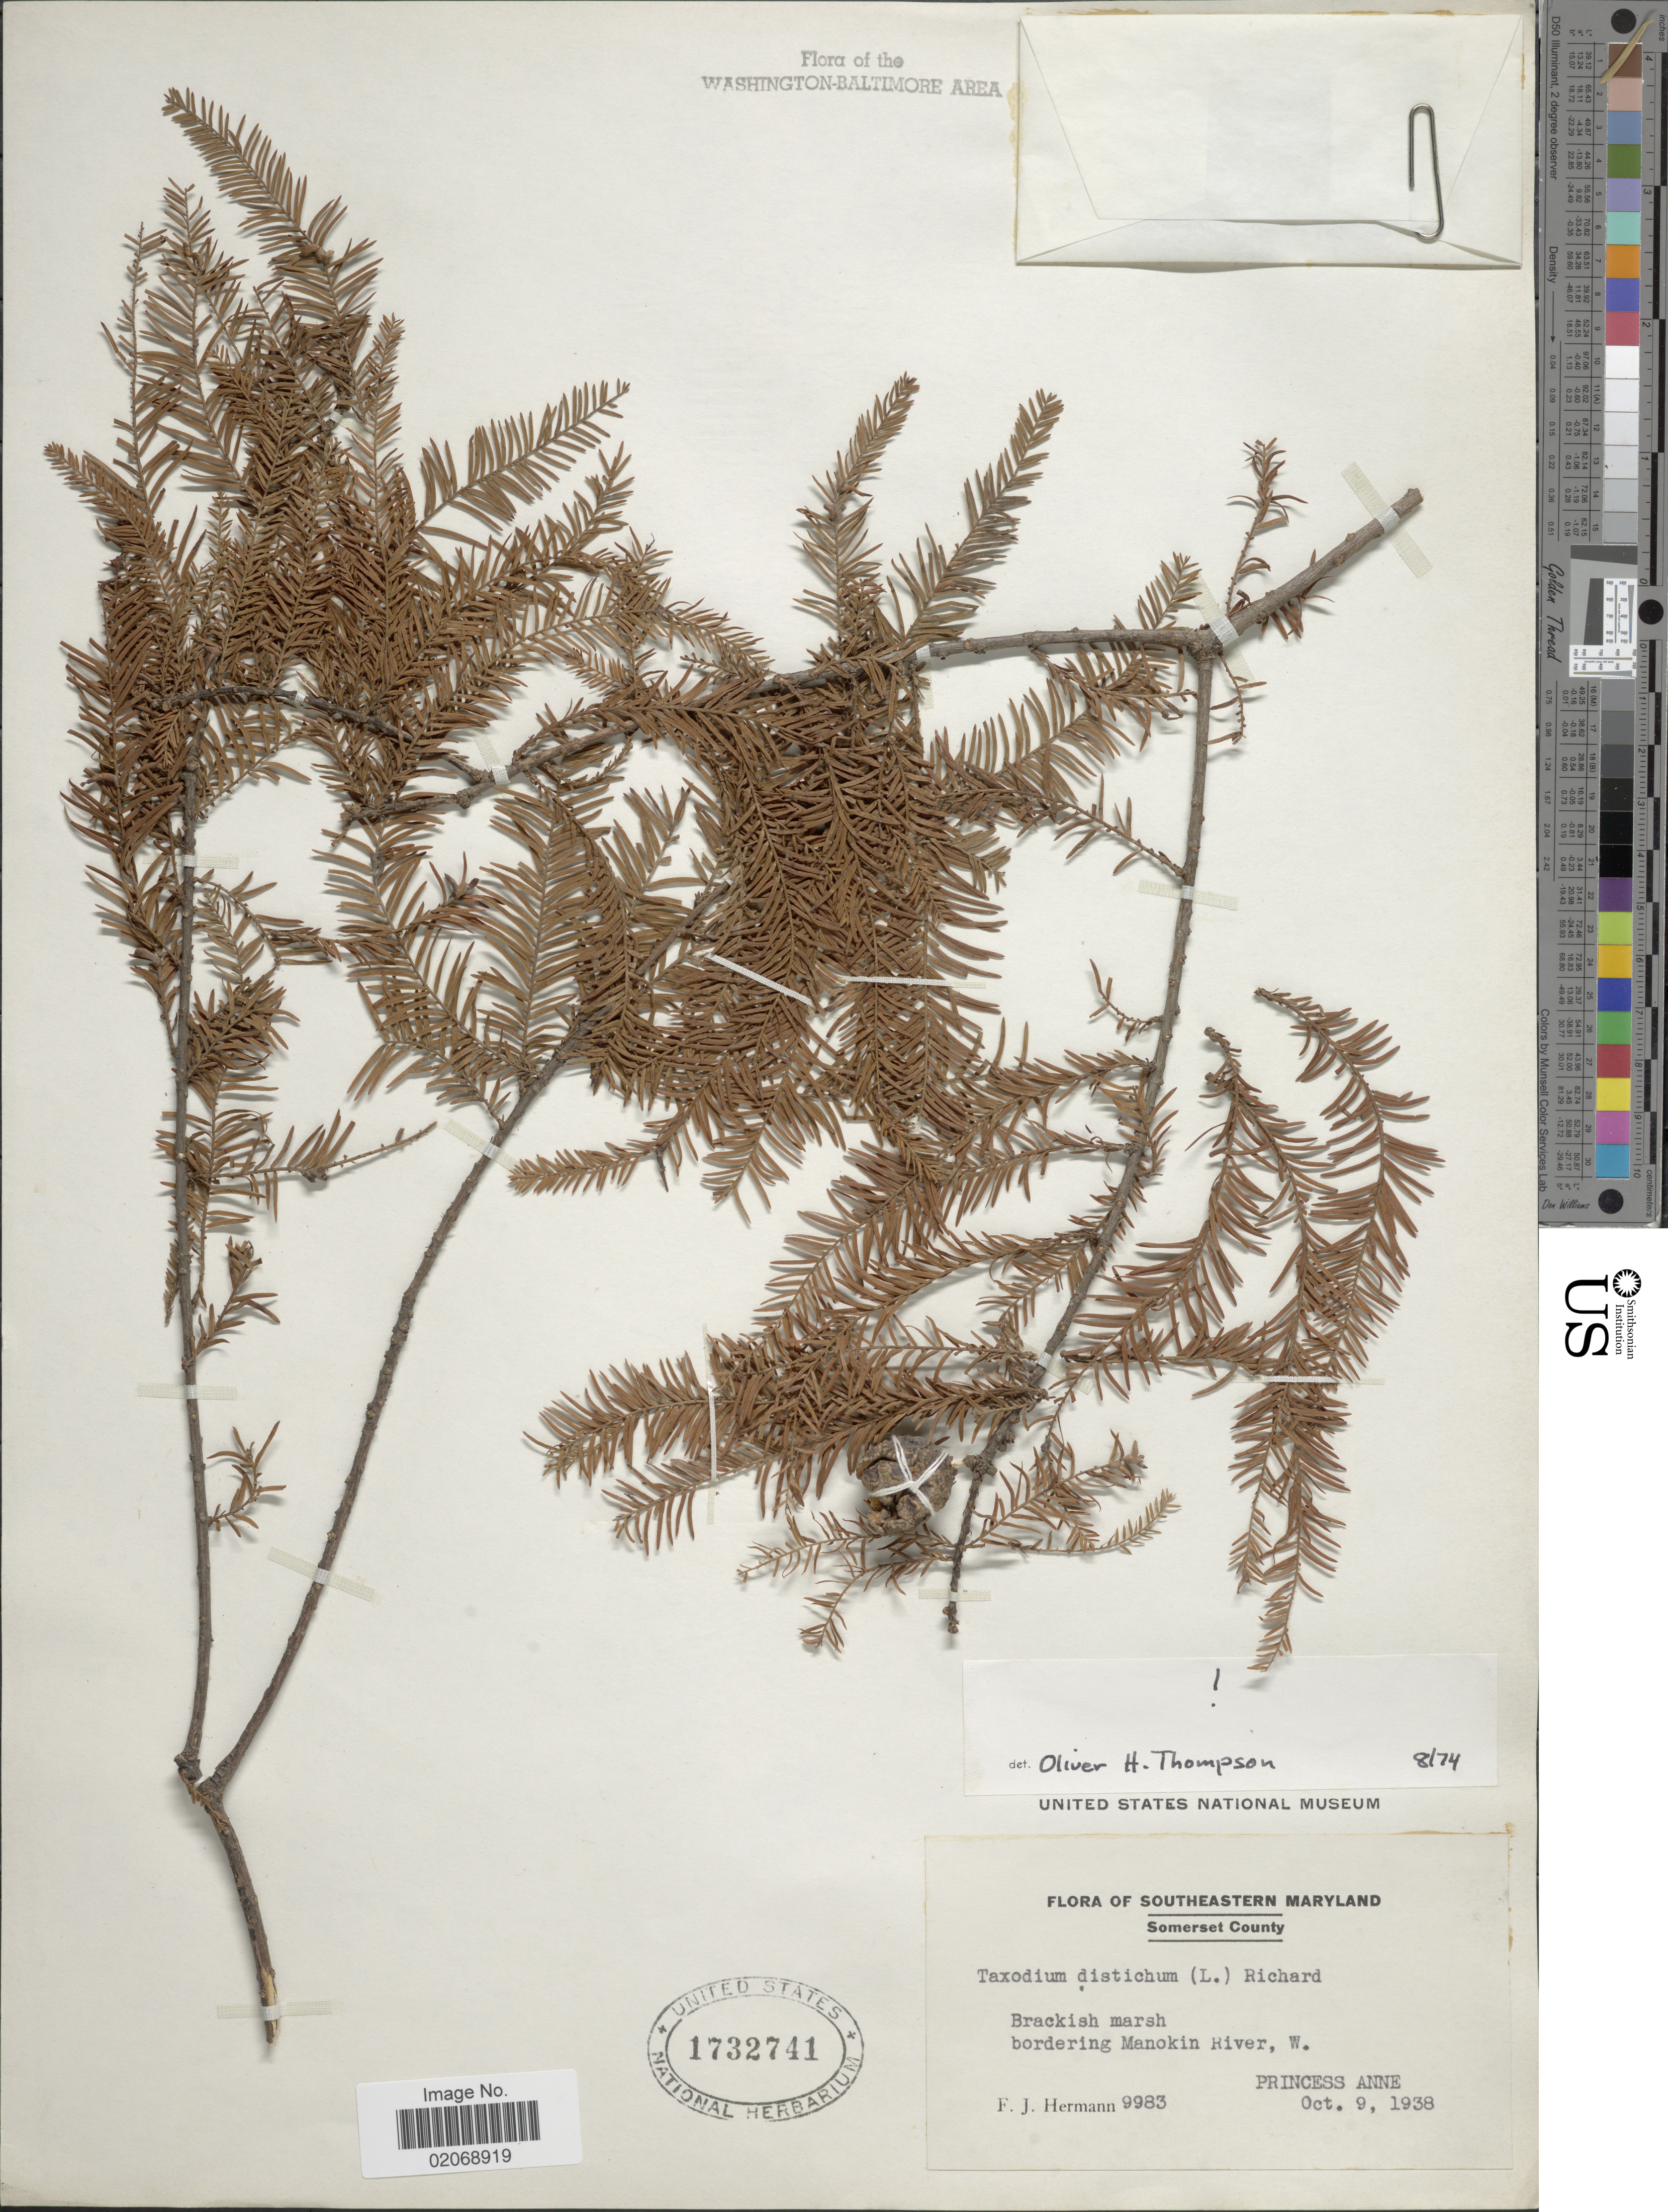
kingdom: Plantae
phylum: Tracheophyta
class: Pinopsida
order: Pinales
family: Cupressaceae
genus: Taxodium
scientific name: Taxodium distichum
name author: (L.) Rich.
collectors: F. J. Hermann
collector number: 9983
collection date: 1938-10-09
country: United States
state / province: Maryland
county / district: Somerset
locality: Southeastern Maryland, Somerset County, Bordering Manokin River, W. Princess Anne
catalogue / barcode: US 1732741